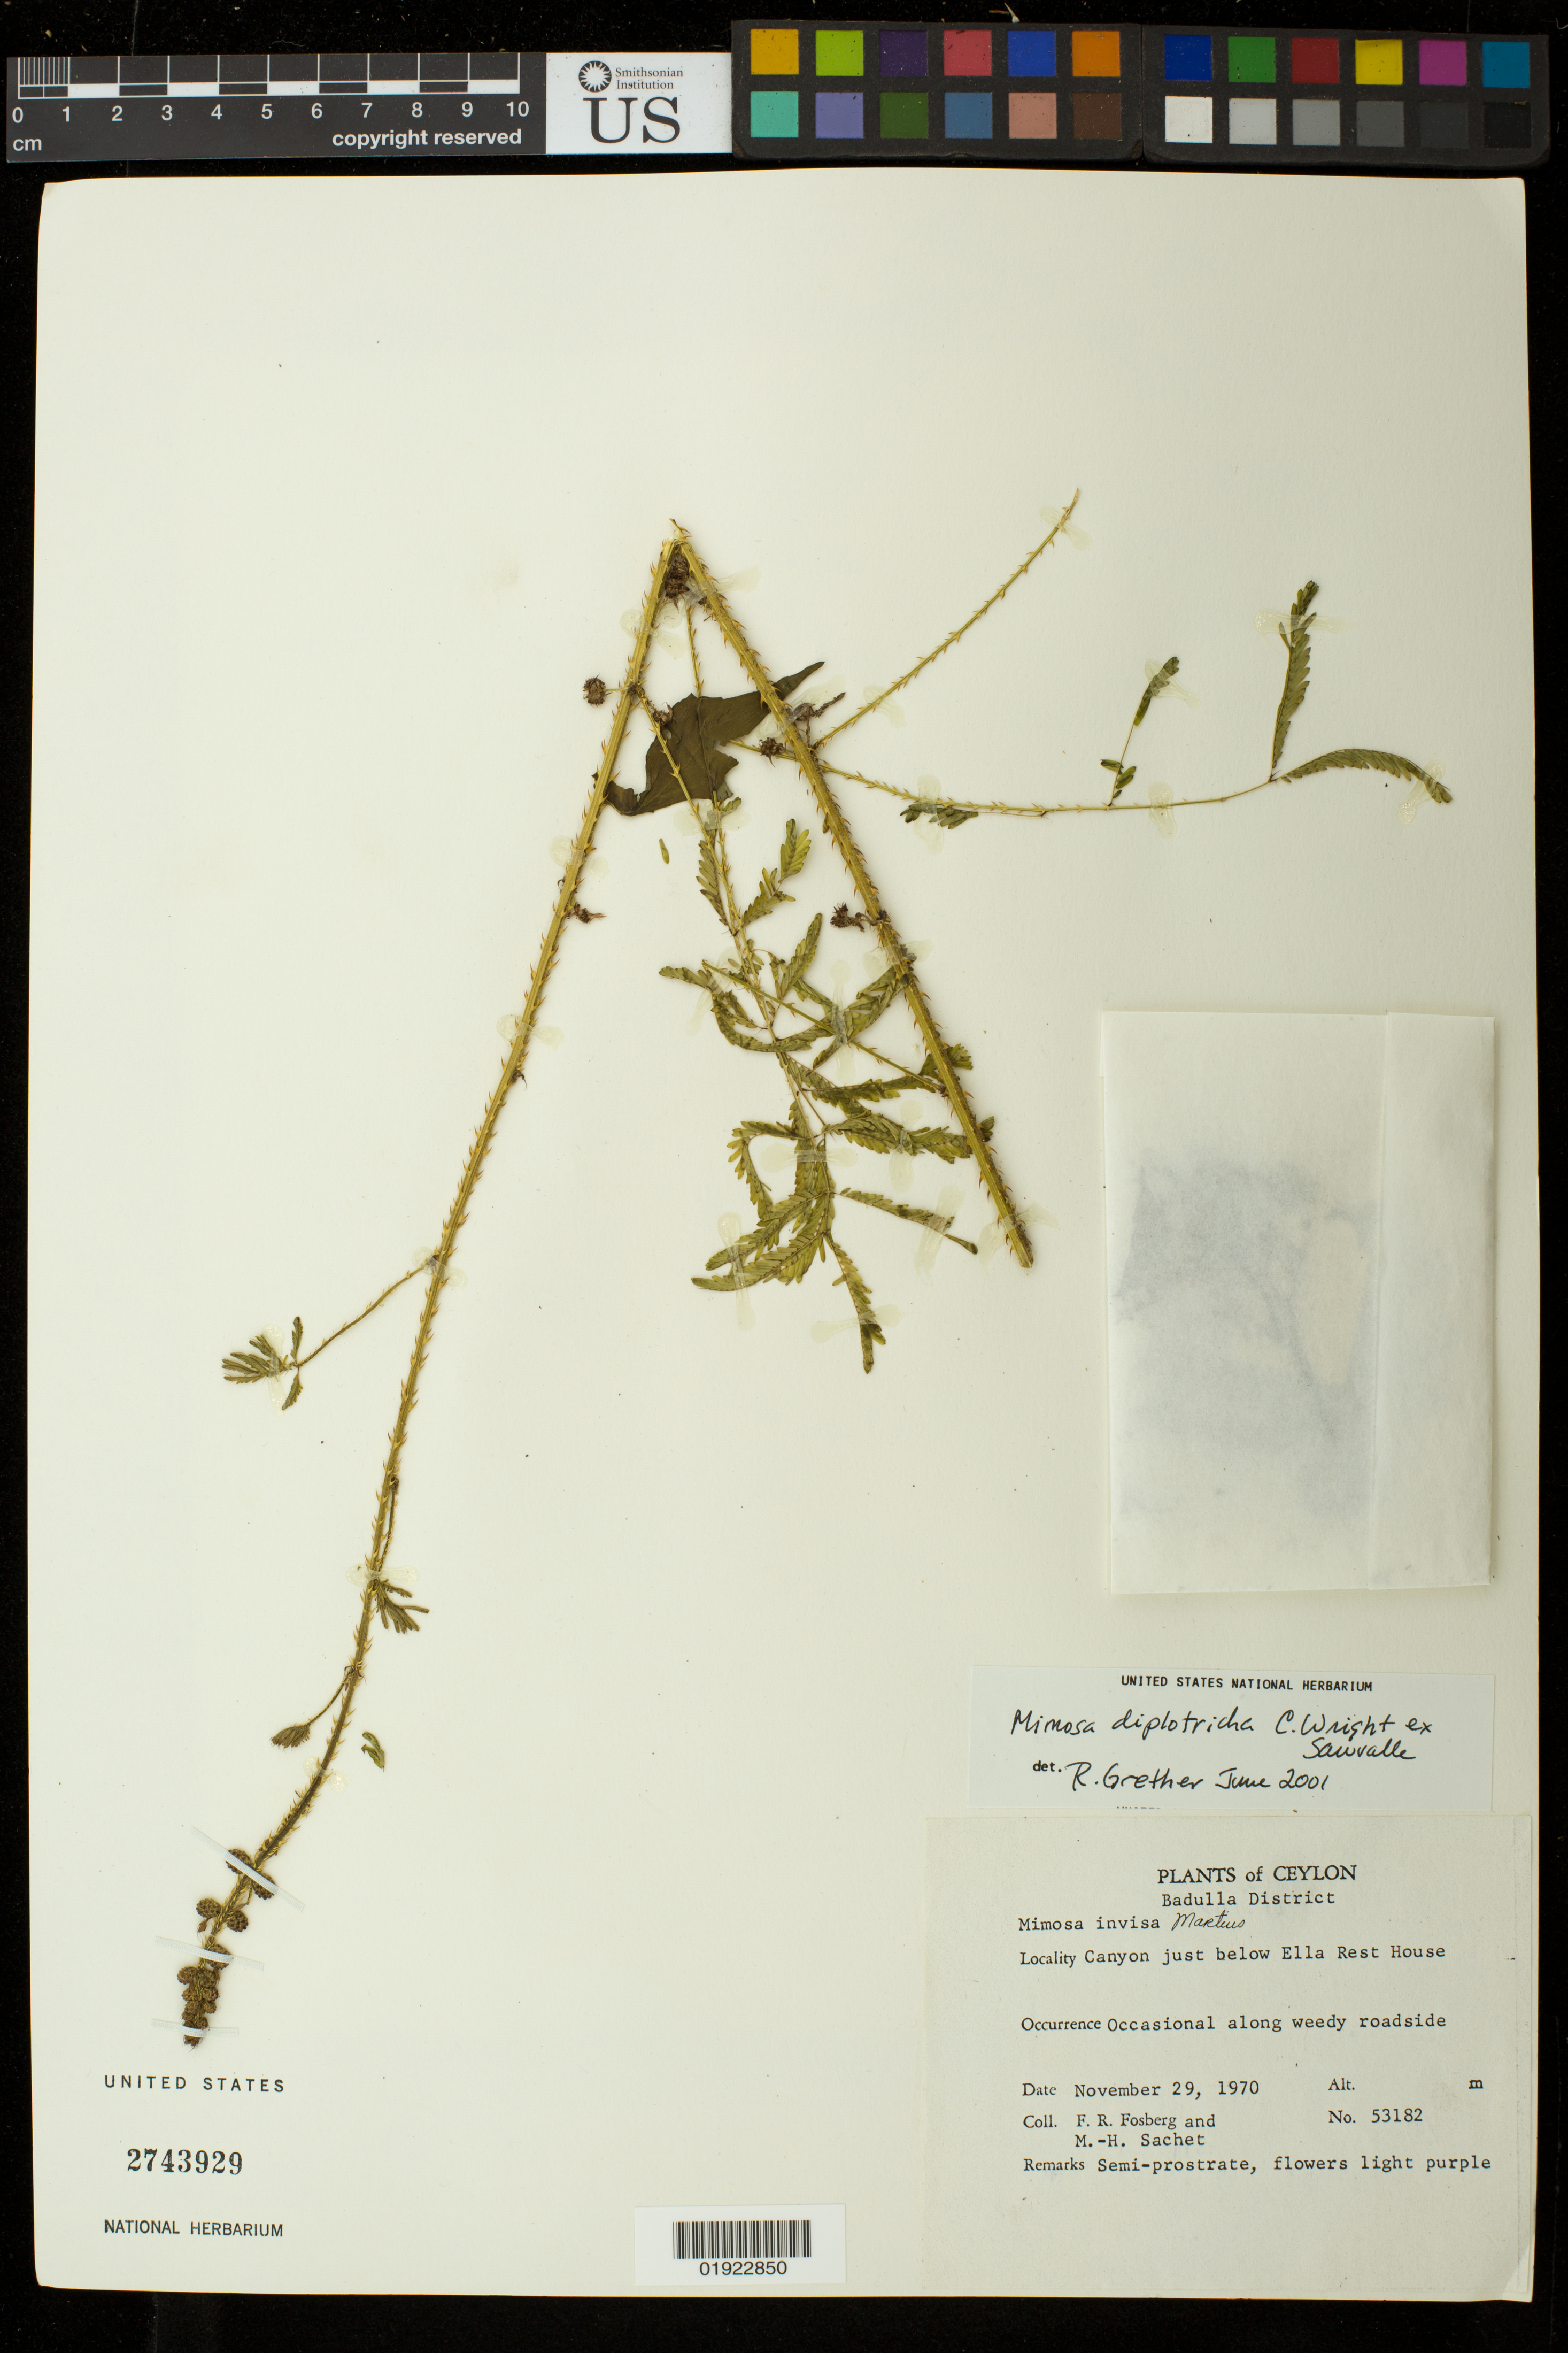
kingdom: Plantae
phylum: Tracheophyta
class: Magnoliopsida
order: Fabales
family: Fabaceae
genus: Mimosa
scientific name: Mimosa diplotricha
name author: C. Wright in Sauvalle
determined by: Grether, R.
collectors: F. R. Fosberg & M.-H. Sachet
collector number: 53182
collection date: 1970-11-29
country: Sri Lanka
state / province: Uva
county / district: Badulla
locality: Canyon just below Ella Rest House.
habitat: Occasional along weedy roadside.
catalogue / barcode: US 2743929